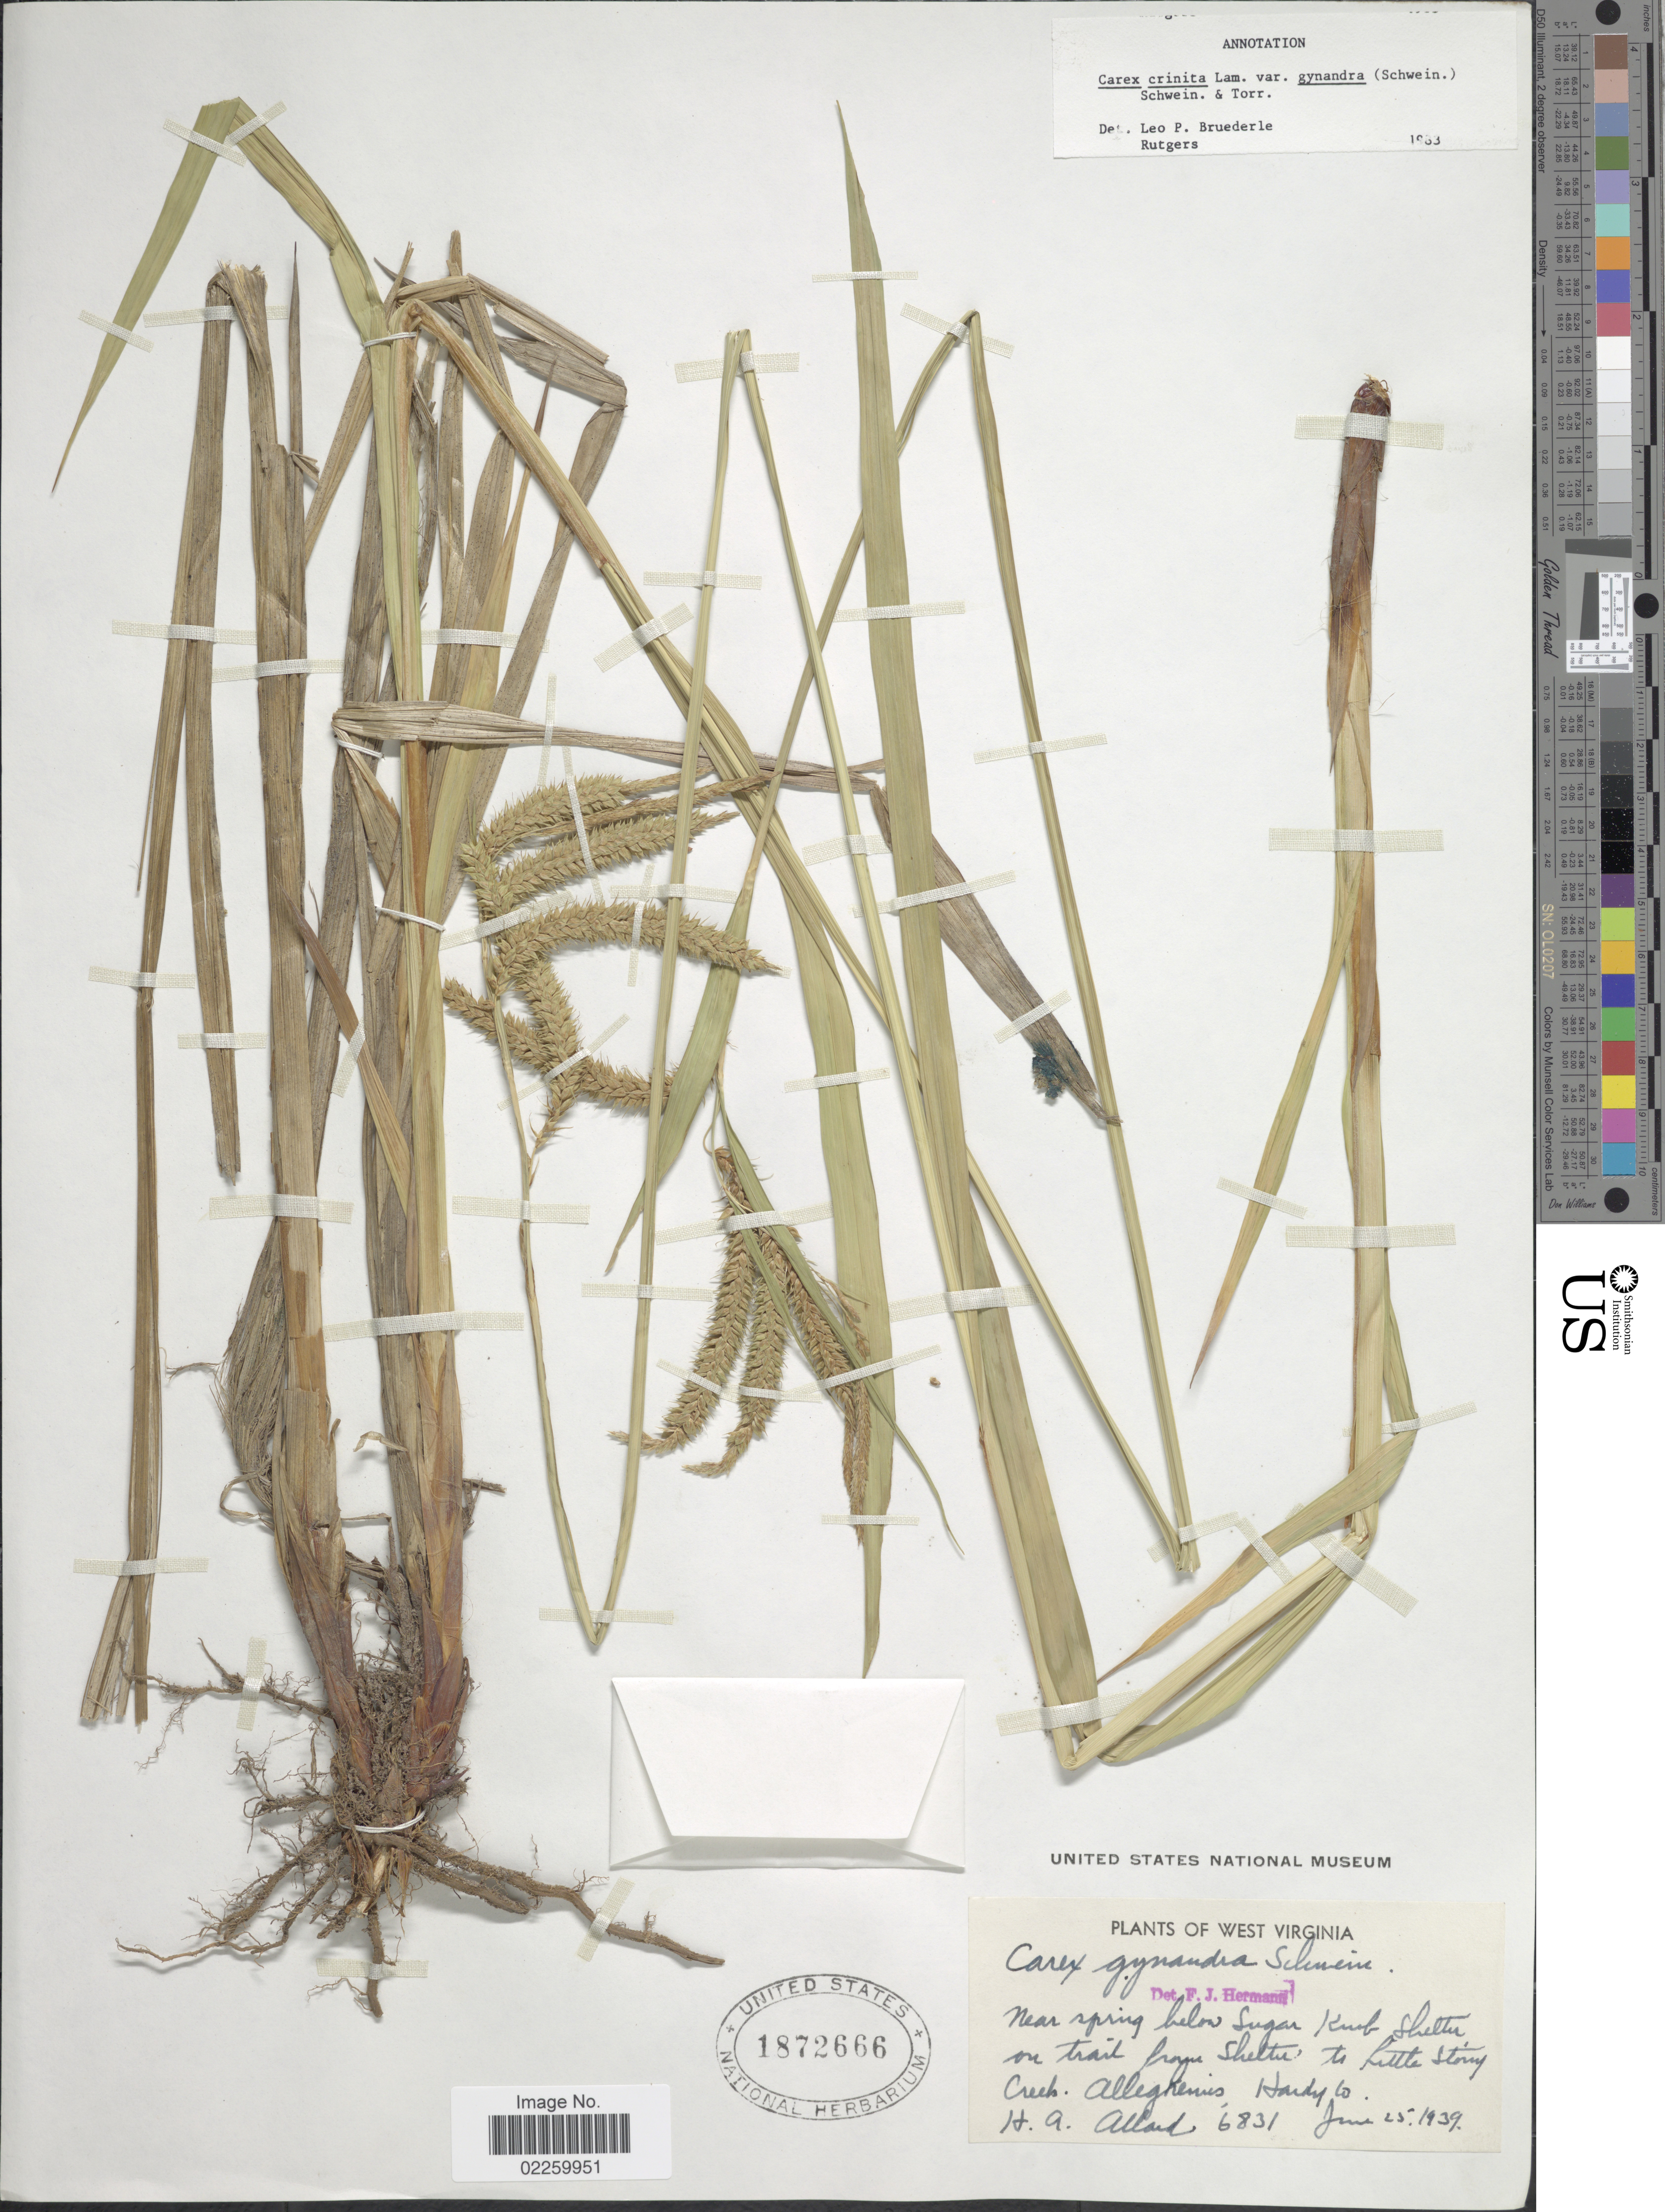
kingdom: Plantae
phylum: Tracheophyta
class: Liliopsida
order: Poales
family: Cyperaceae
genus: Carex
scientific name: Carex crinita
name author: Lam.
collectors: H. A. Allard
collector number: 6831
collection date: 1939-06-25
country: United States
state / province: West Virginia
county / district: Hardy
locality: Near Spring below Sugar Knob Shelter on trail from Shelter is Little Stony Creek, Alleghnies, Hardy Co.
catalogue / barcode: US 1872666